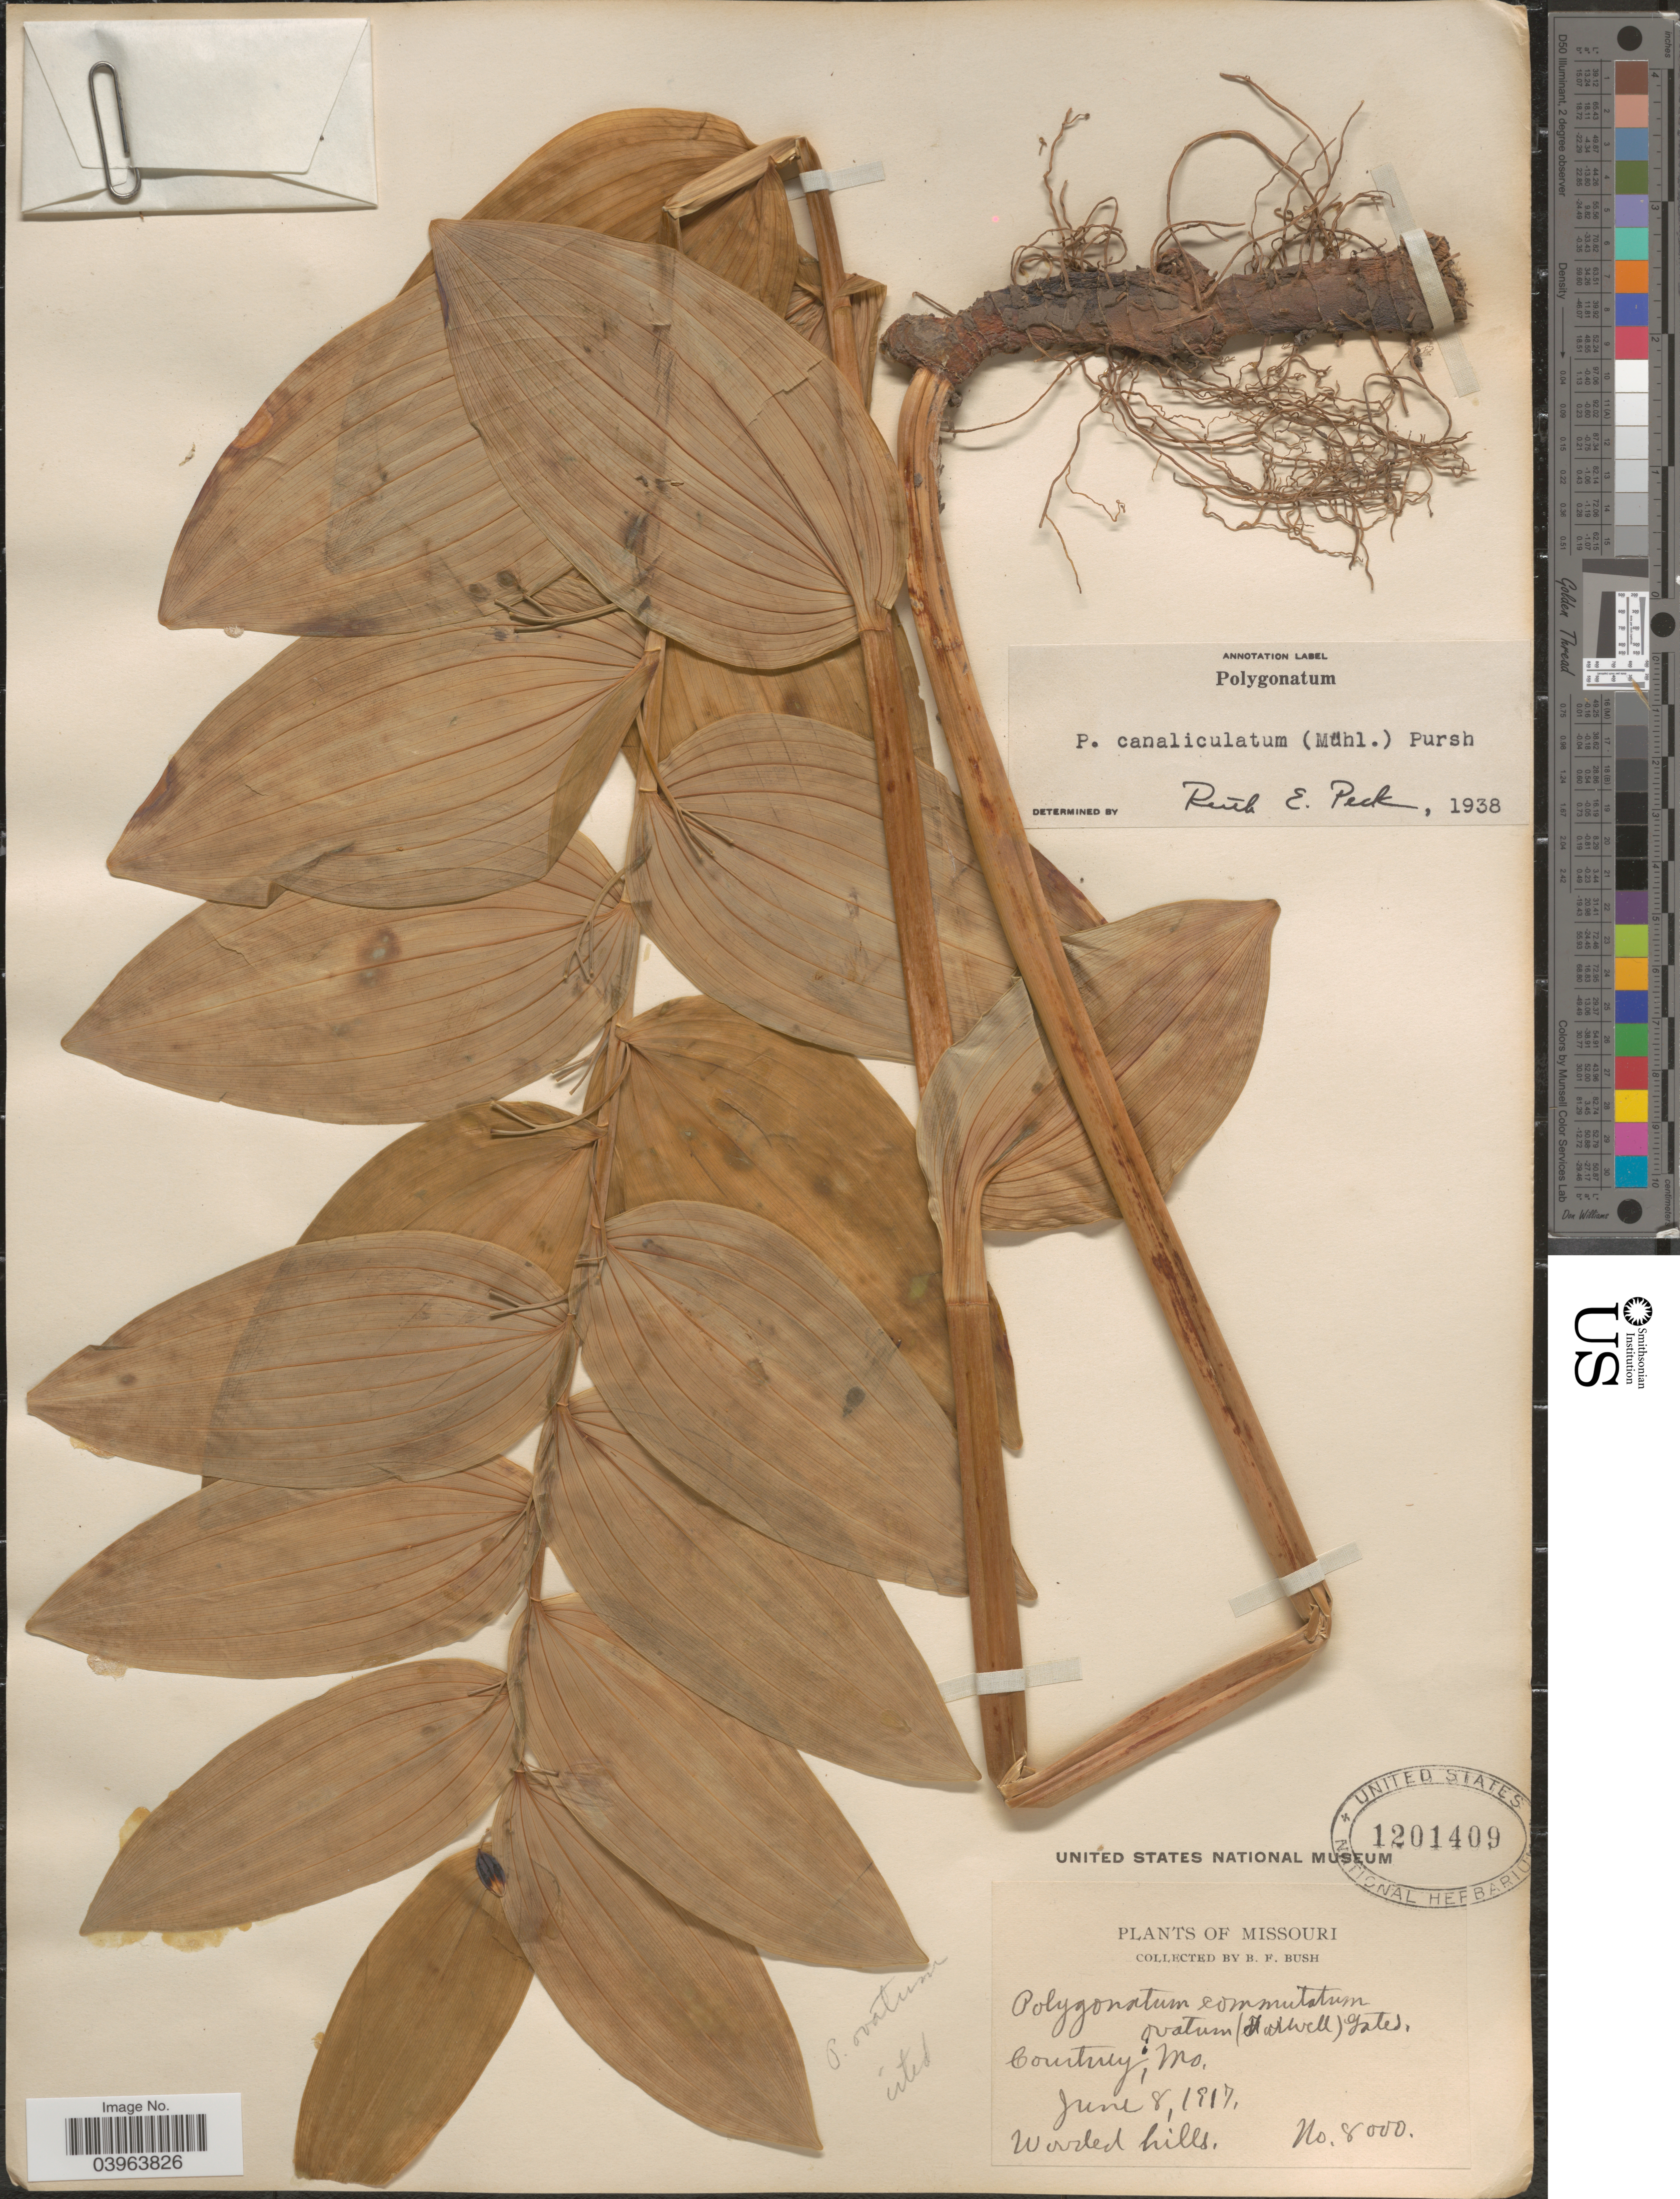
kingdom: Plantae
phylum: Tracheophyta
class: Liliopsida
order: Asparagales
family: Asparagaceae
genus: Polygonatum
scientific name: Polygonatum commutatum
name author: (Schult. f.) A. Dietr.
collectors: B. F. Bush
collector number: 8000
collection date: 1917-06-08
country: United States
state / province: Missouri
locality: Courtney.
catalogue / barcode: US 1201409